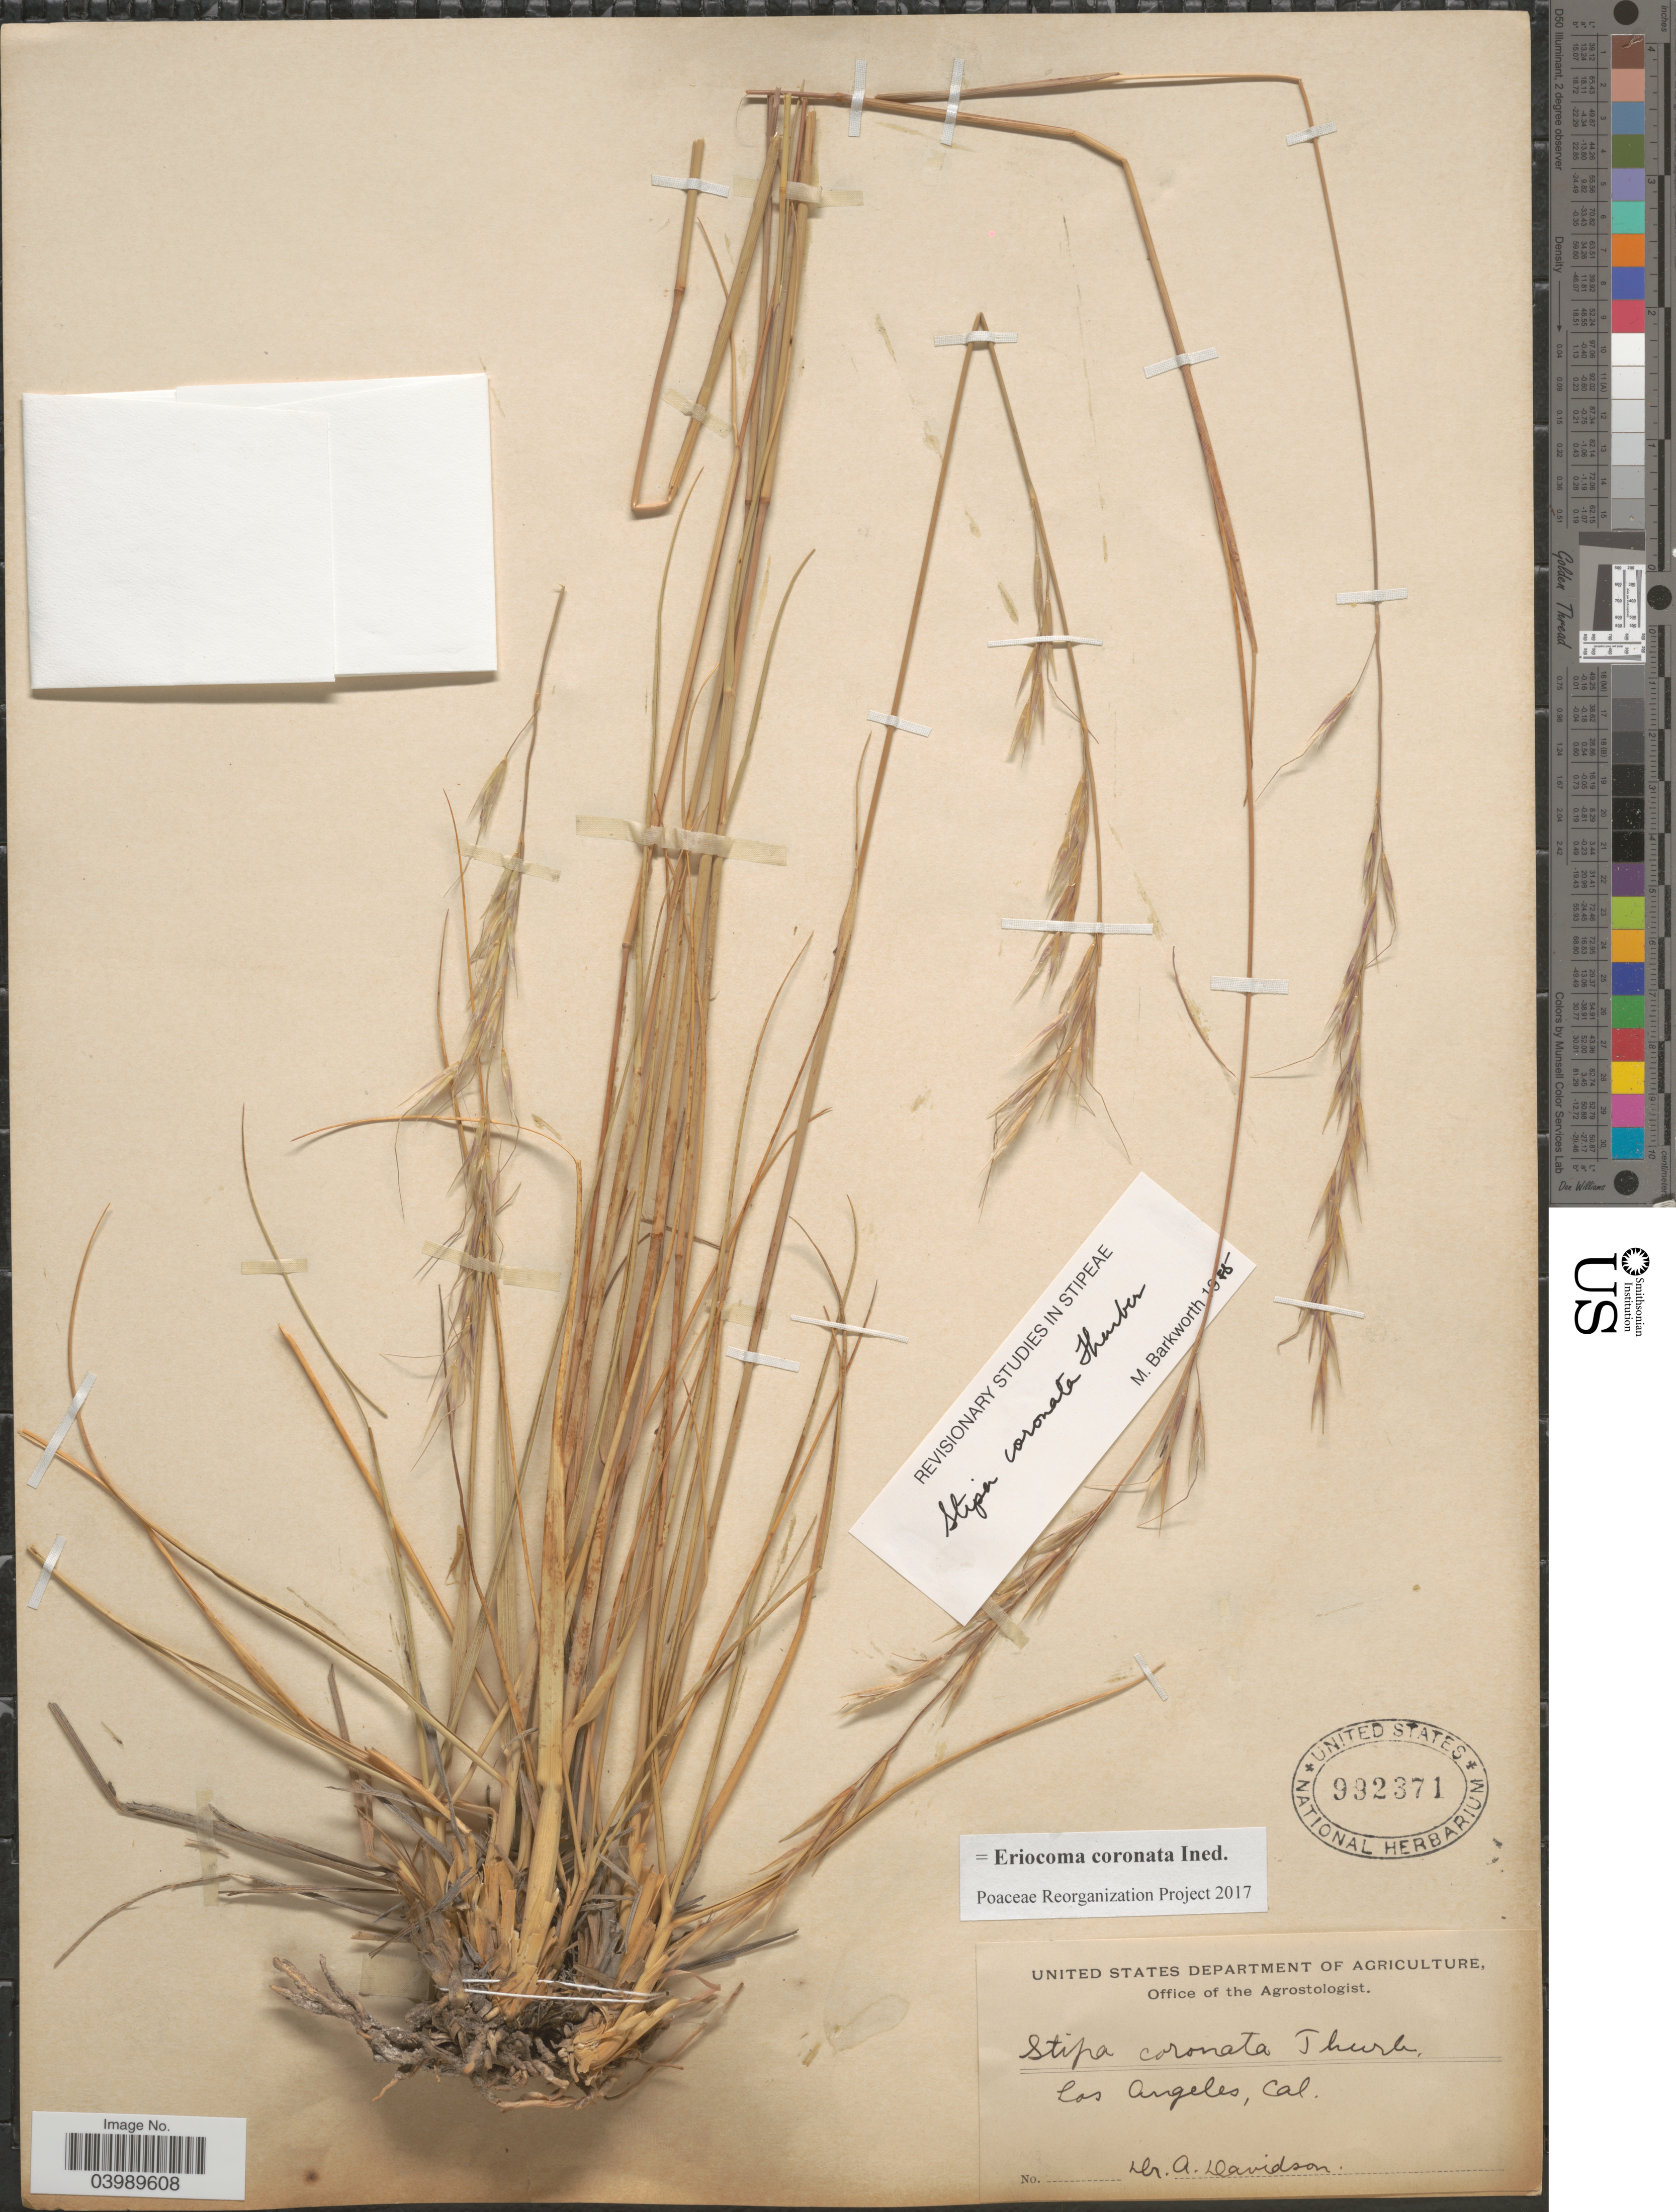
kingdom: Plantae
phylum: Tracheophyta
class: Liliopsida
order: Poales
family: Poaceae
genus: Eriocoma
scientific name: Eriocoma coronata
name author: (Thurb.) Romasch.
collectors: A. Davidson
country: United States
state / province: California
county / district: Los Angeles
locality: Los Angeles.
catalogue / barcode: US 992371